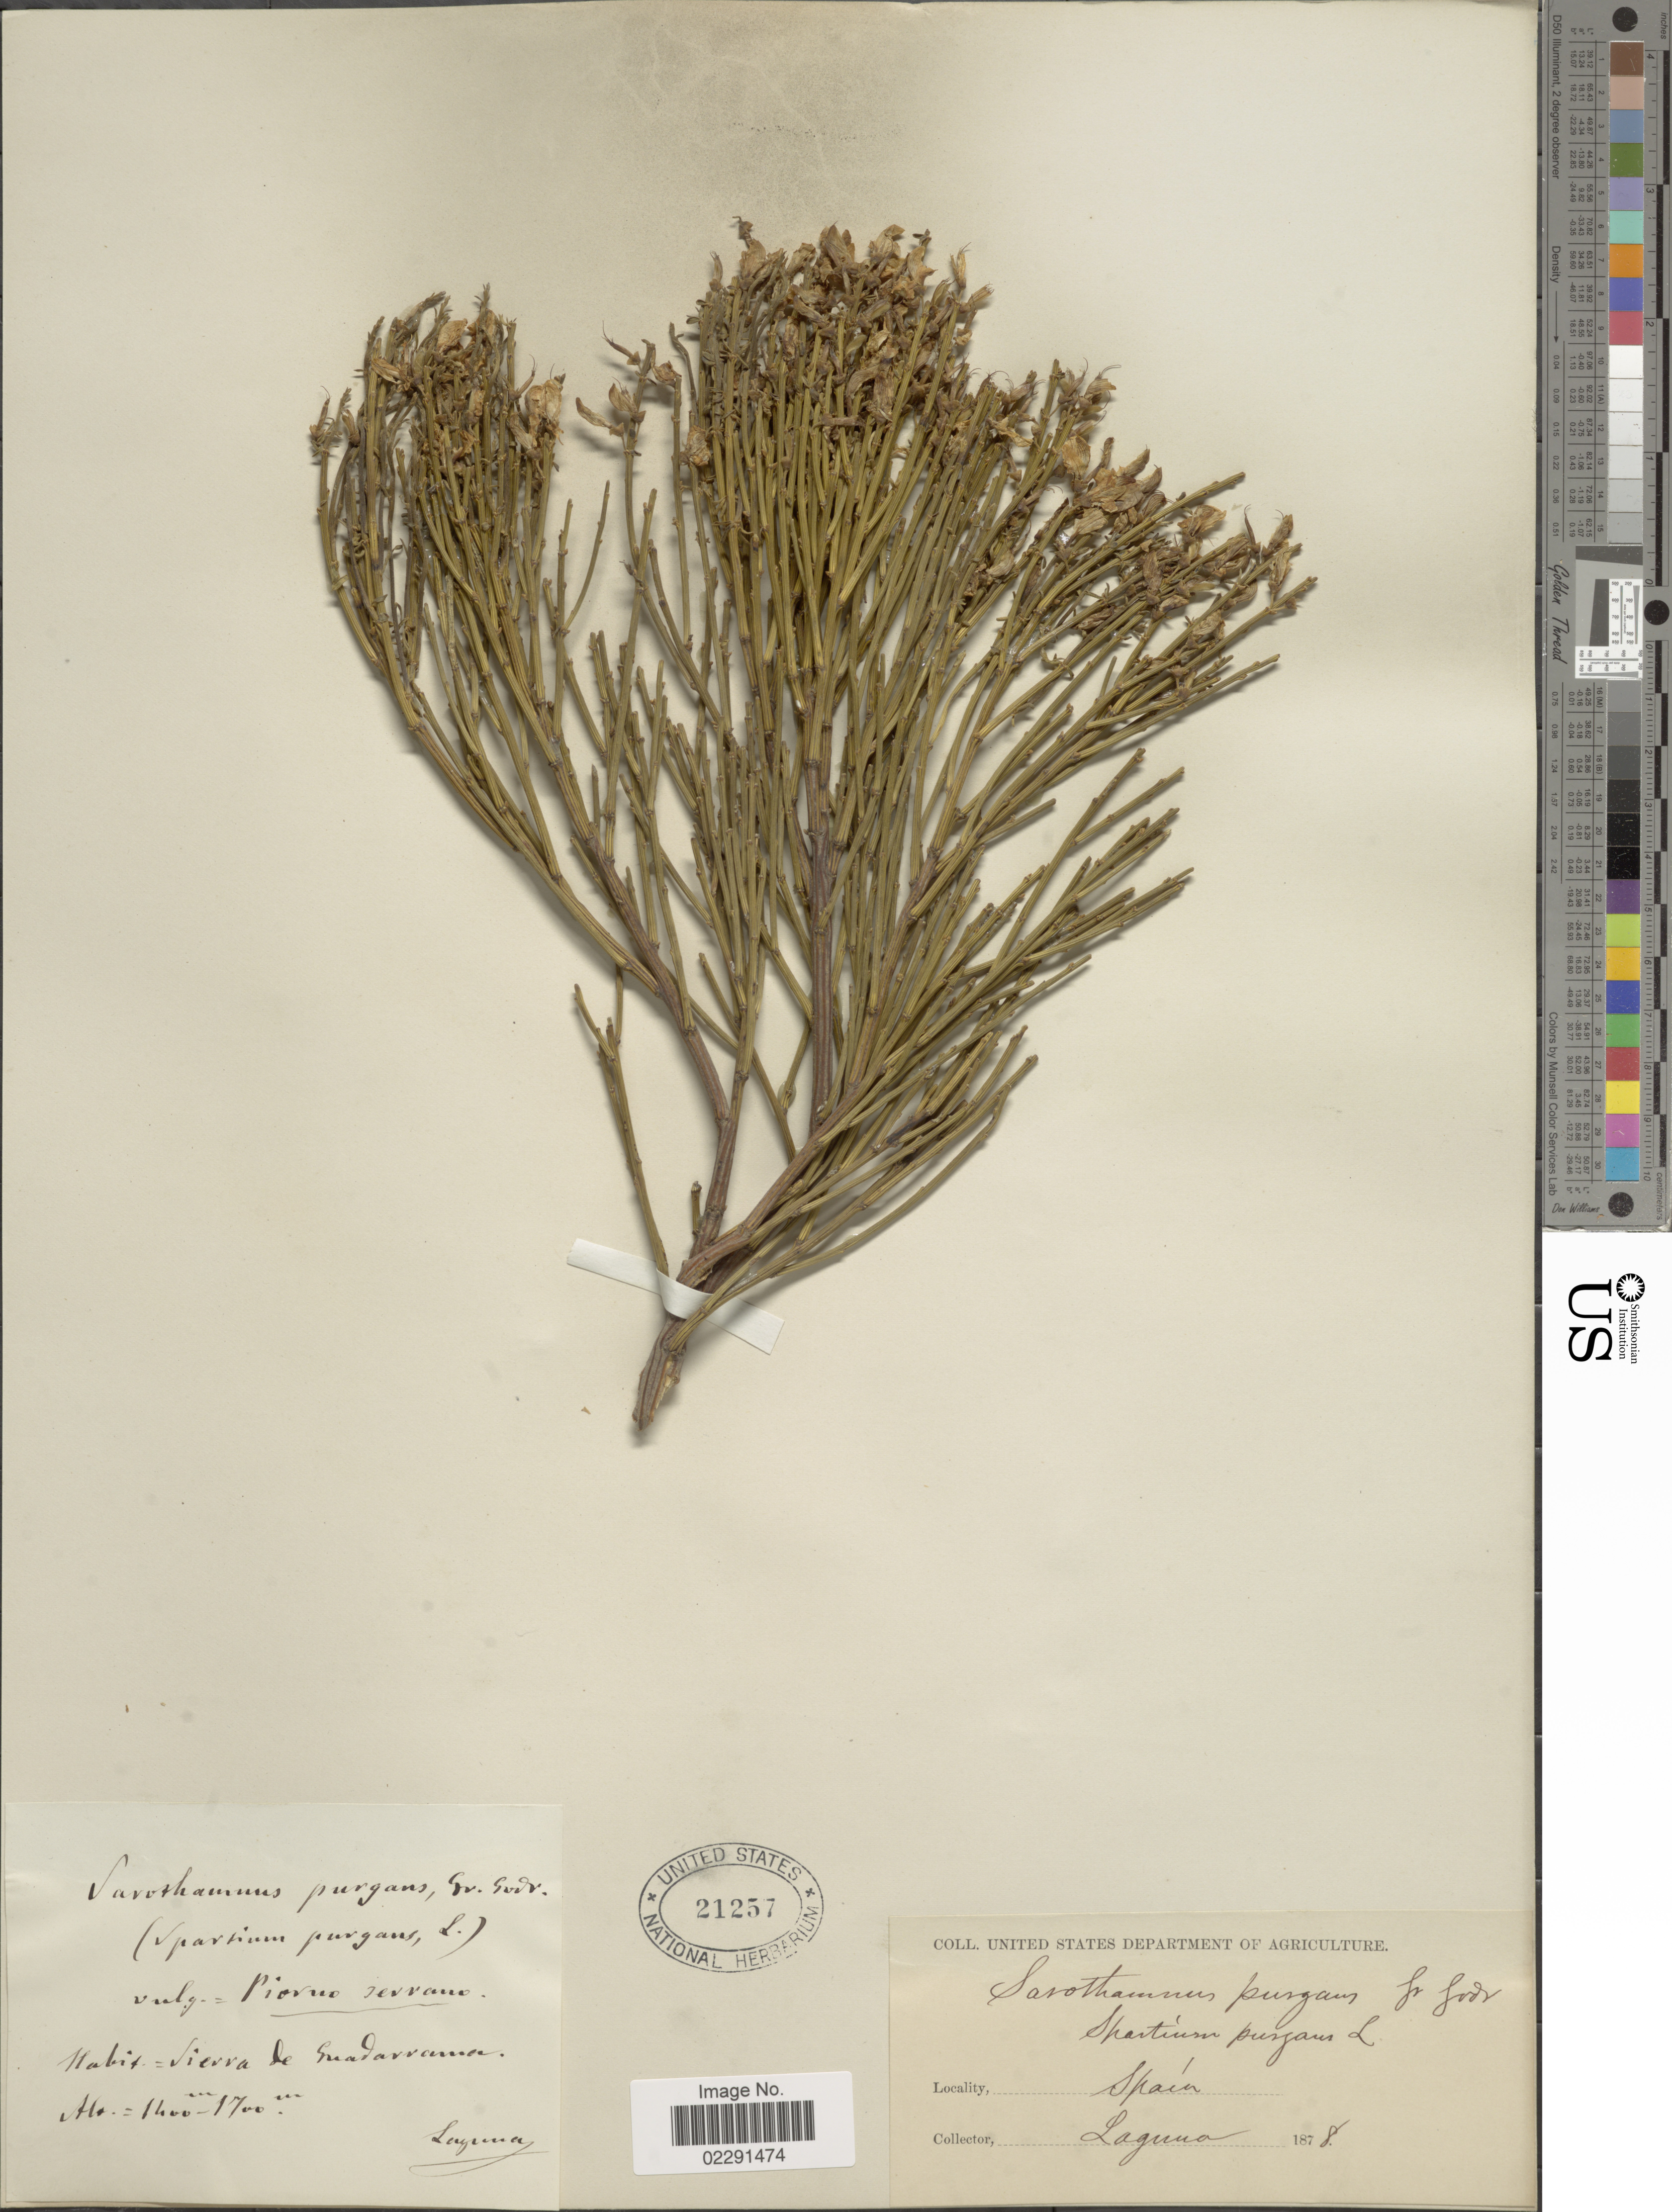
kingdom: Plantae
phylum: Tracheophyta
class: Magnoliopsida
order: Fabales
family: Fabaceae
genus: Genista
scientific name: Genista scorpius subsp. scorpius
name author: (L.) DC.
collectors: -. Laguna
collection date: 1878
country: Spain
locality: Sierra de Guadarrama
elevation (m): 1400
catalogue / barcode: US 21257